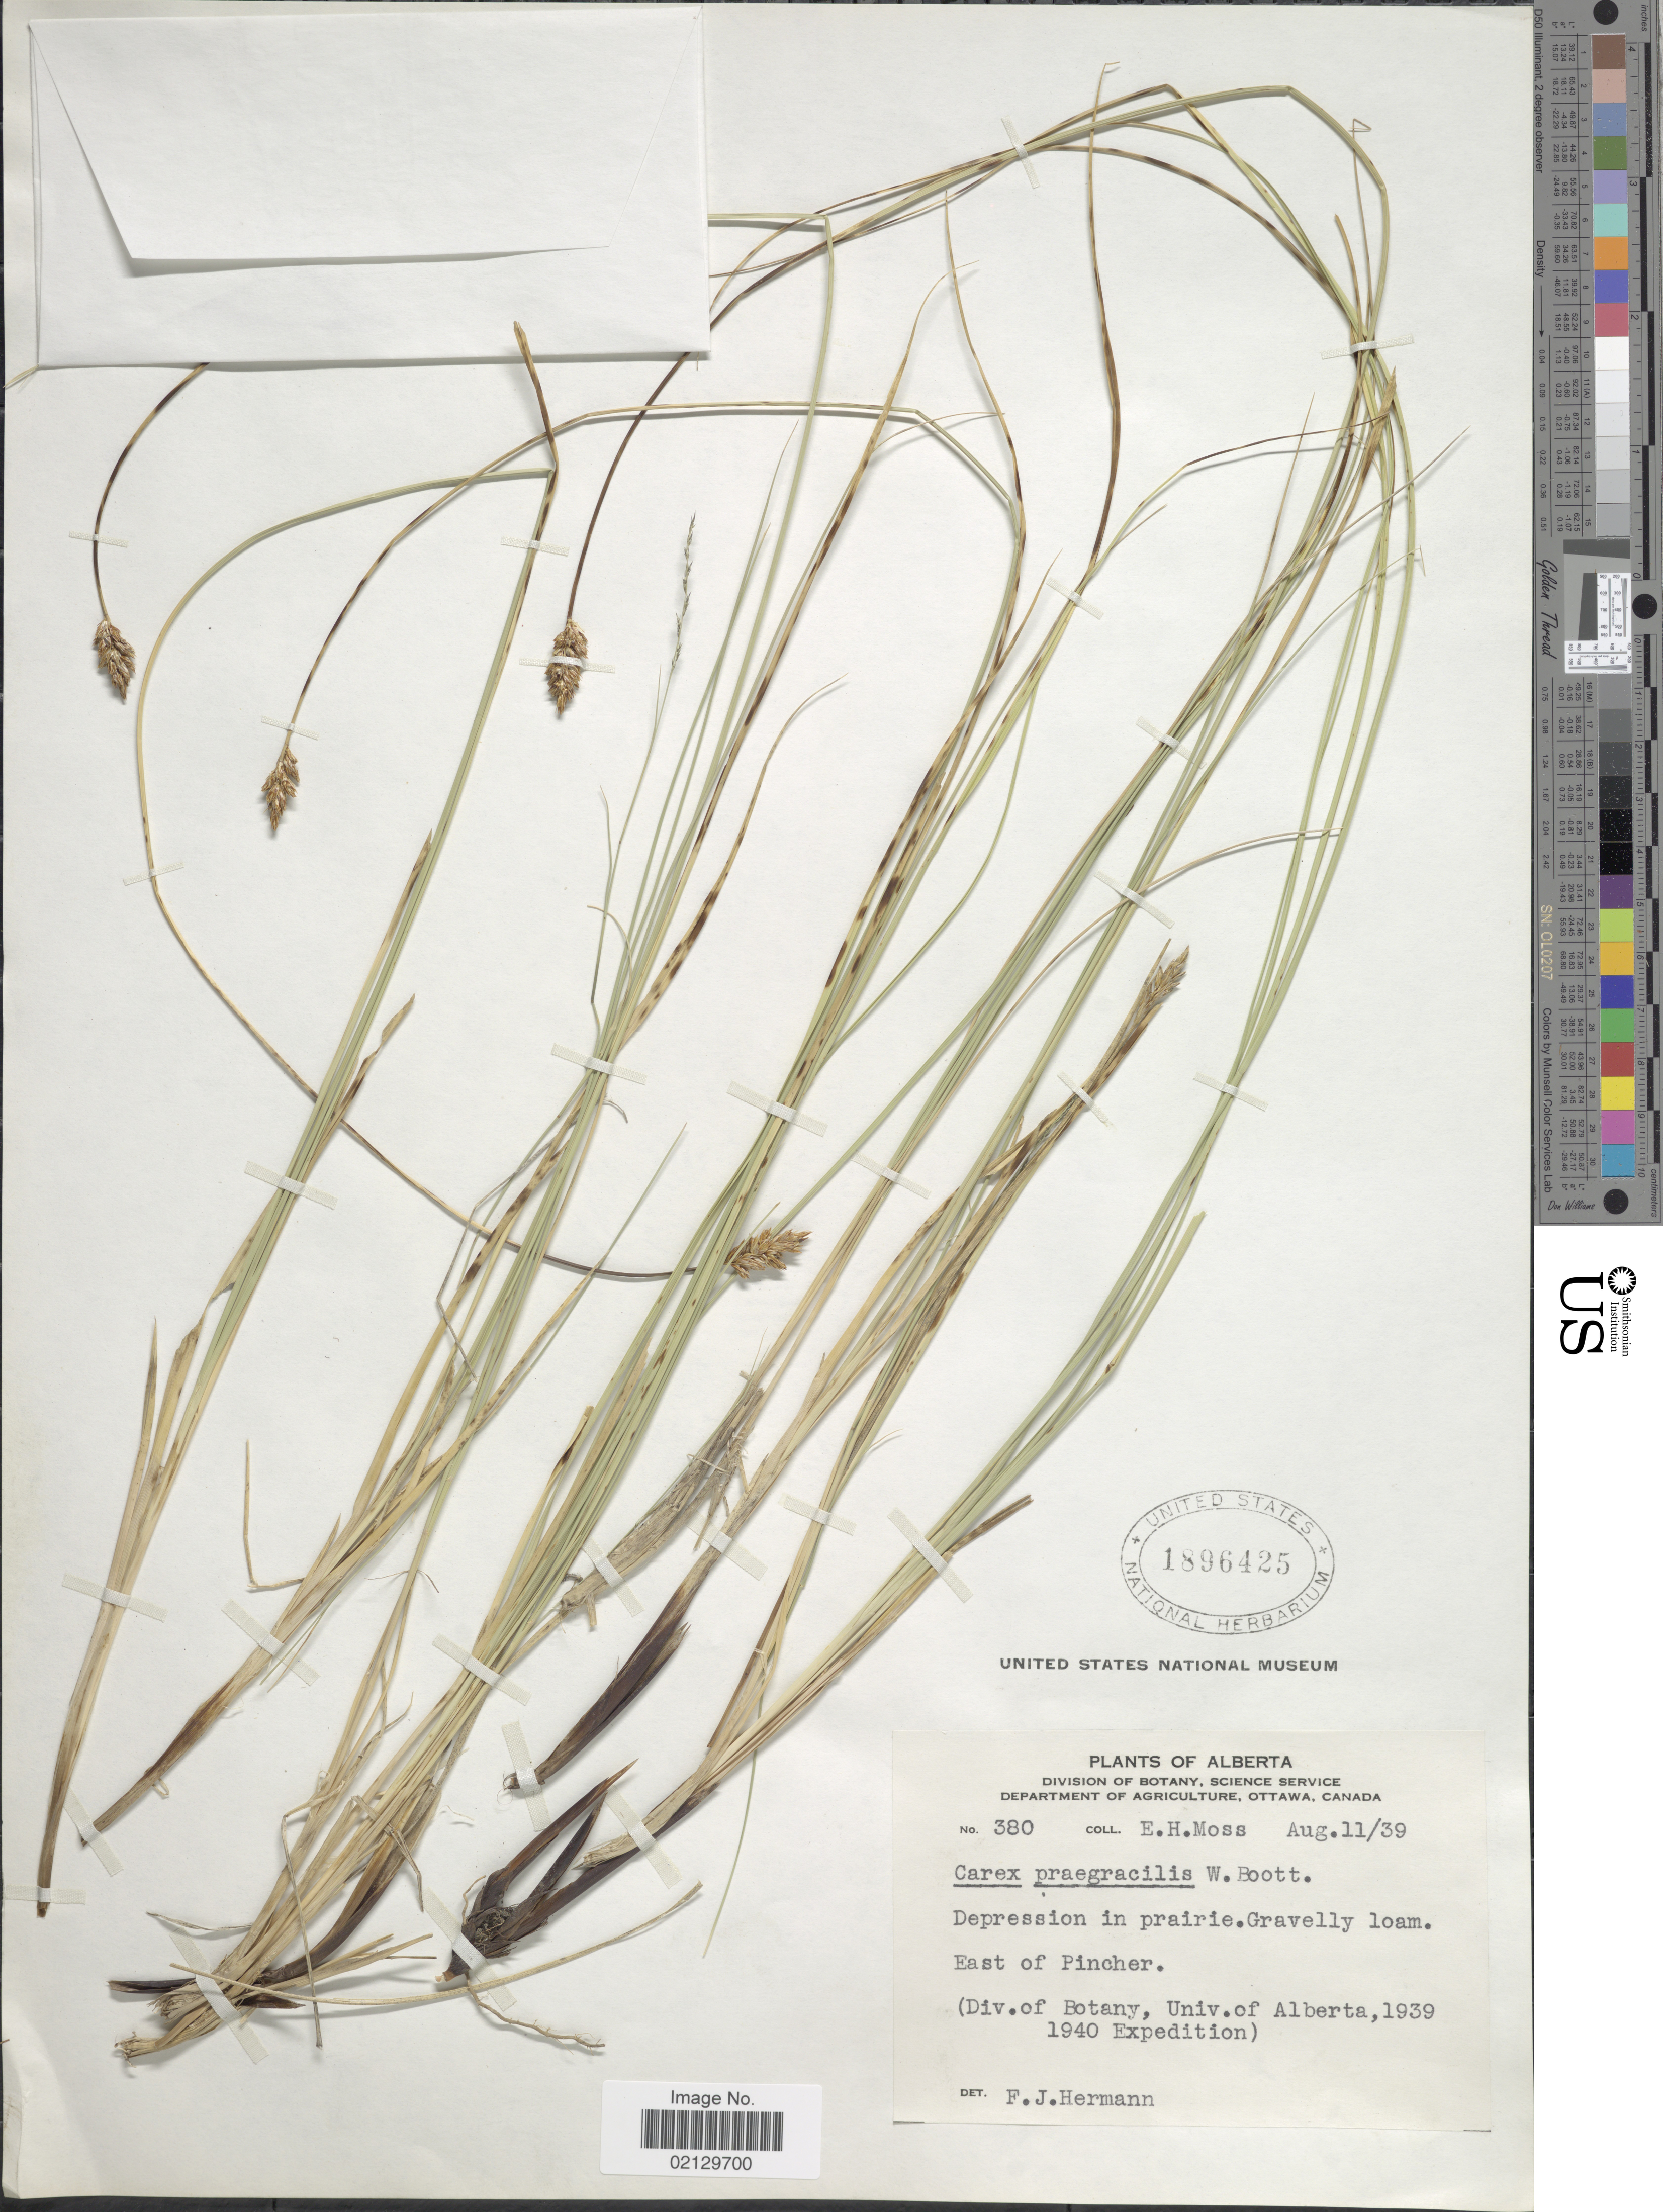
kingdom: Plantae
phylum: Tracheophyta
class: Liliopsida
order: Poales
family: Cyperaceae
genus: Carex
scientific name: Carex praegracilis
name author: W. Boott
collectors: E. Moss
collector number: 380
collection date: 1939-08-11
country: Canada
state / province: Alberta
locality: Alberta. East of Pincher.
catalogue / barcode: US 1896425